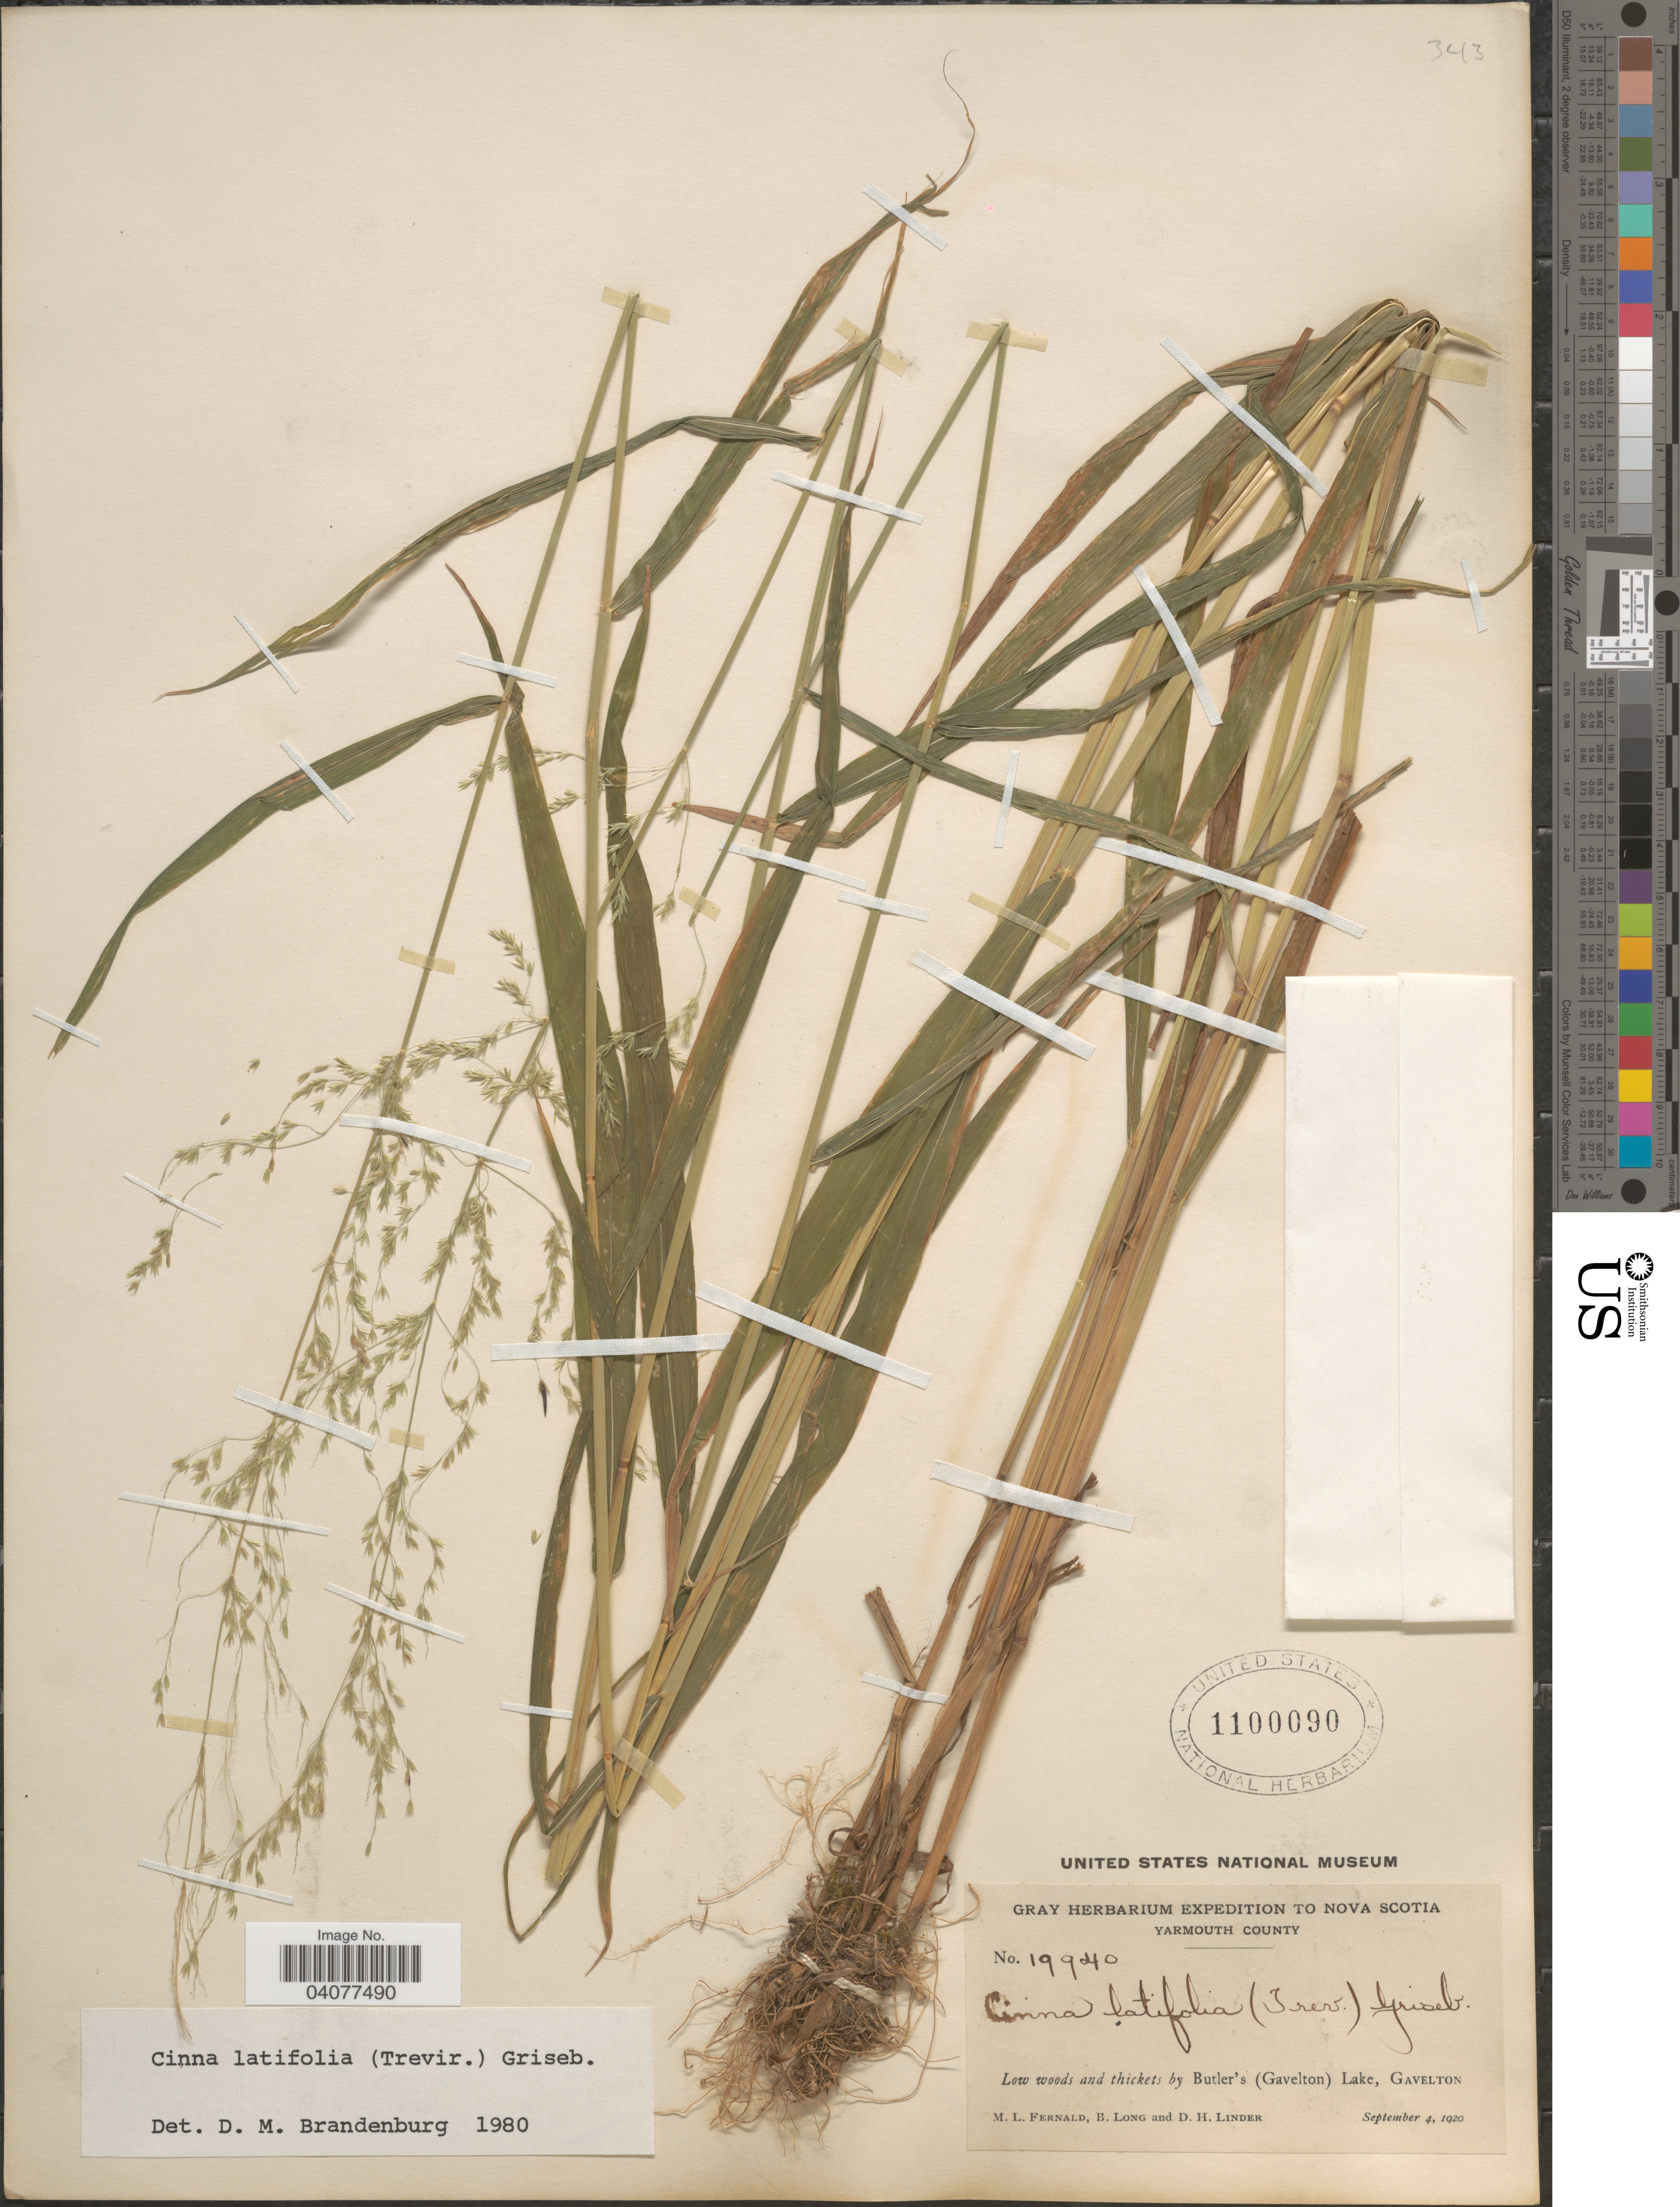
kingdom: Plantae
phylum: Tracheophyta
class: Liliopsida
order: Poales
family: Poaceae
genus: Cinna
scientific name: Cinna latifolia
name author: (Trevir. ex Goeppert) Griseb.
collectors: M. L. Fernald, B. Long & D. Linder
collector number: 19940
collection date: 1920-09-04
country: Canada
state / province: Nova Scotia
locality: Gray Herbarium Expedition to Nova Scotia.Yarmouth County. Low woods and thickets by Butler's (Gavelton) Lake, Gavelton.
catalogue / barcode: US 1100090